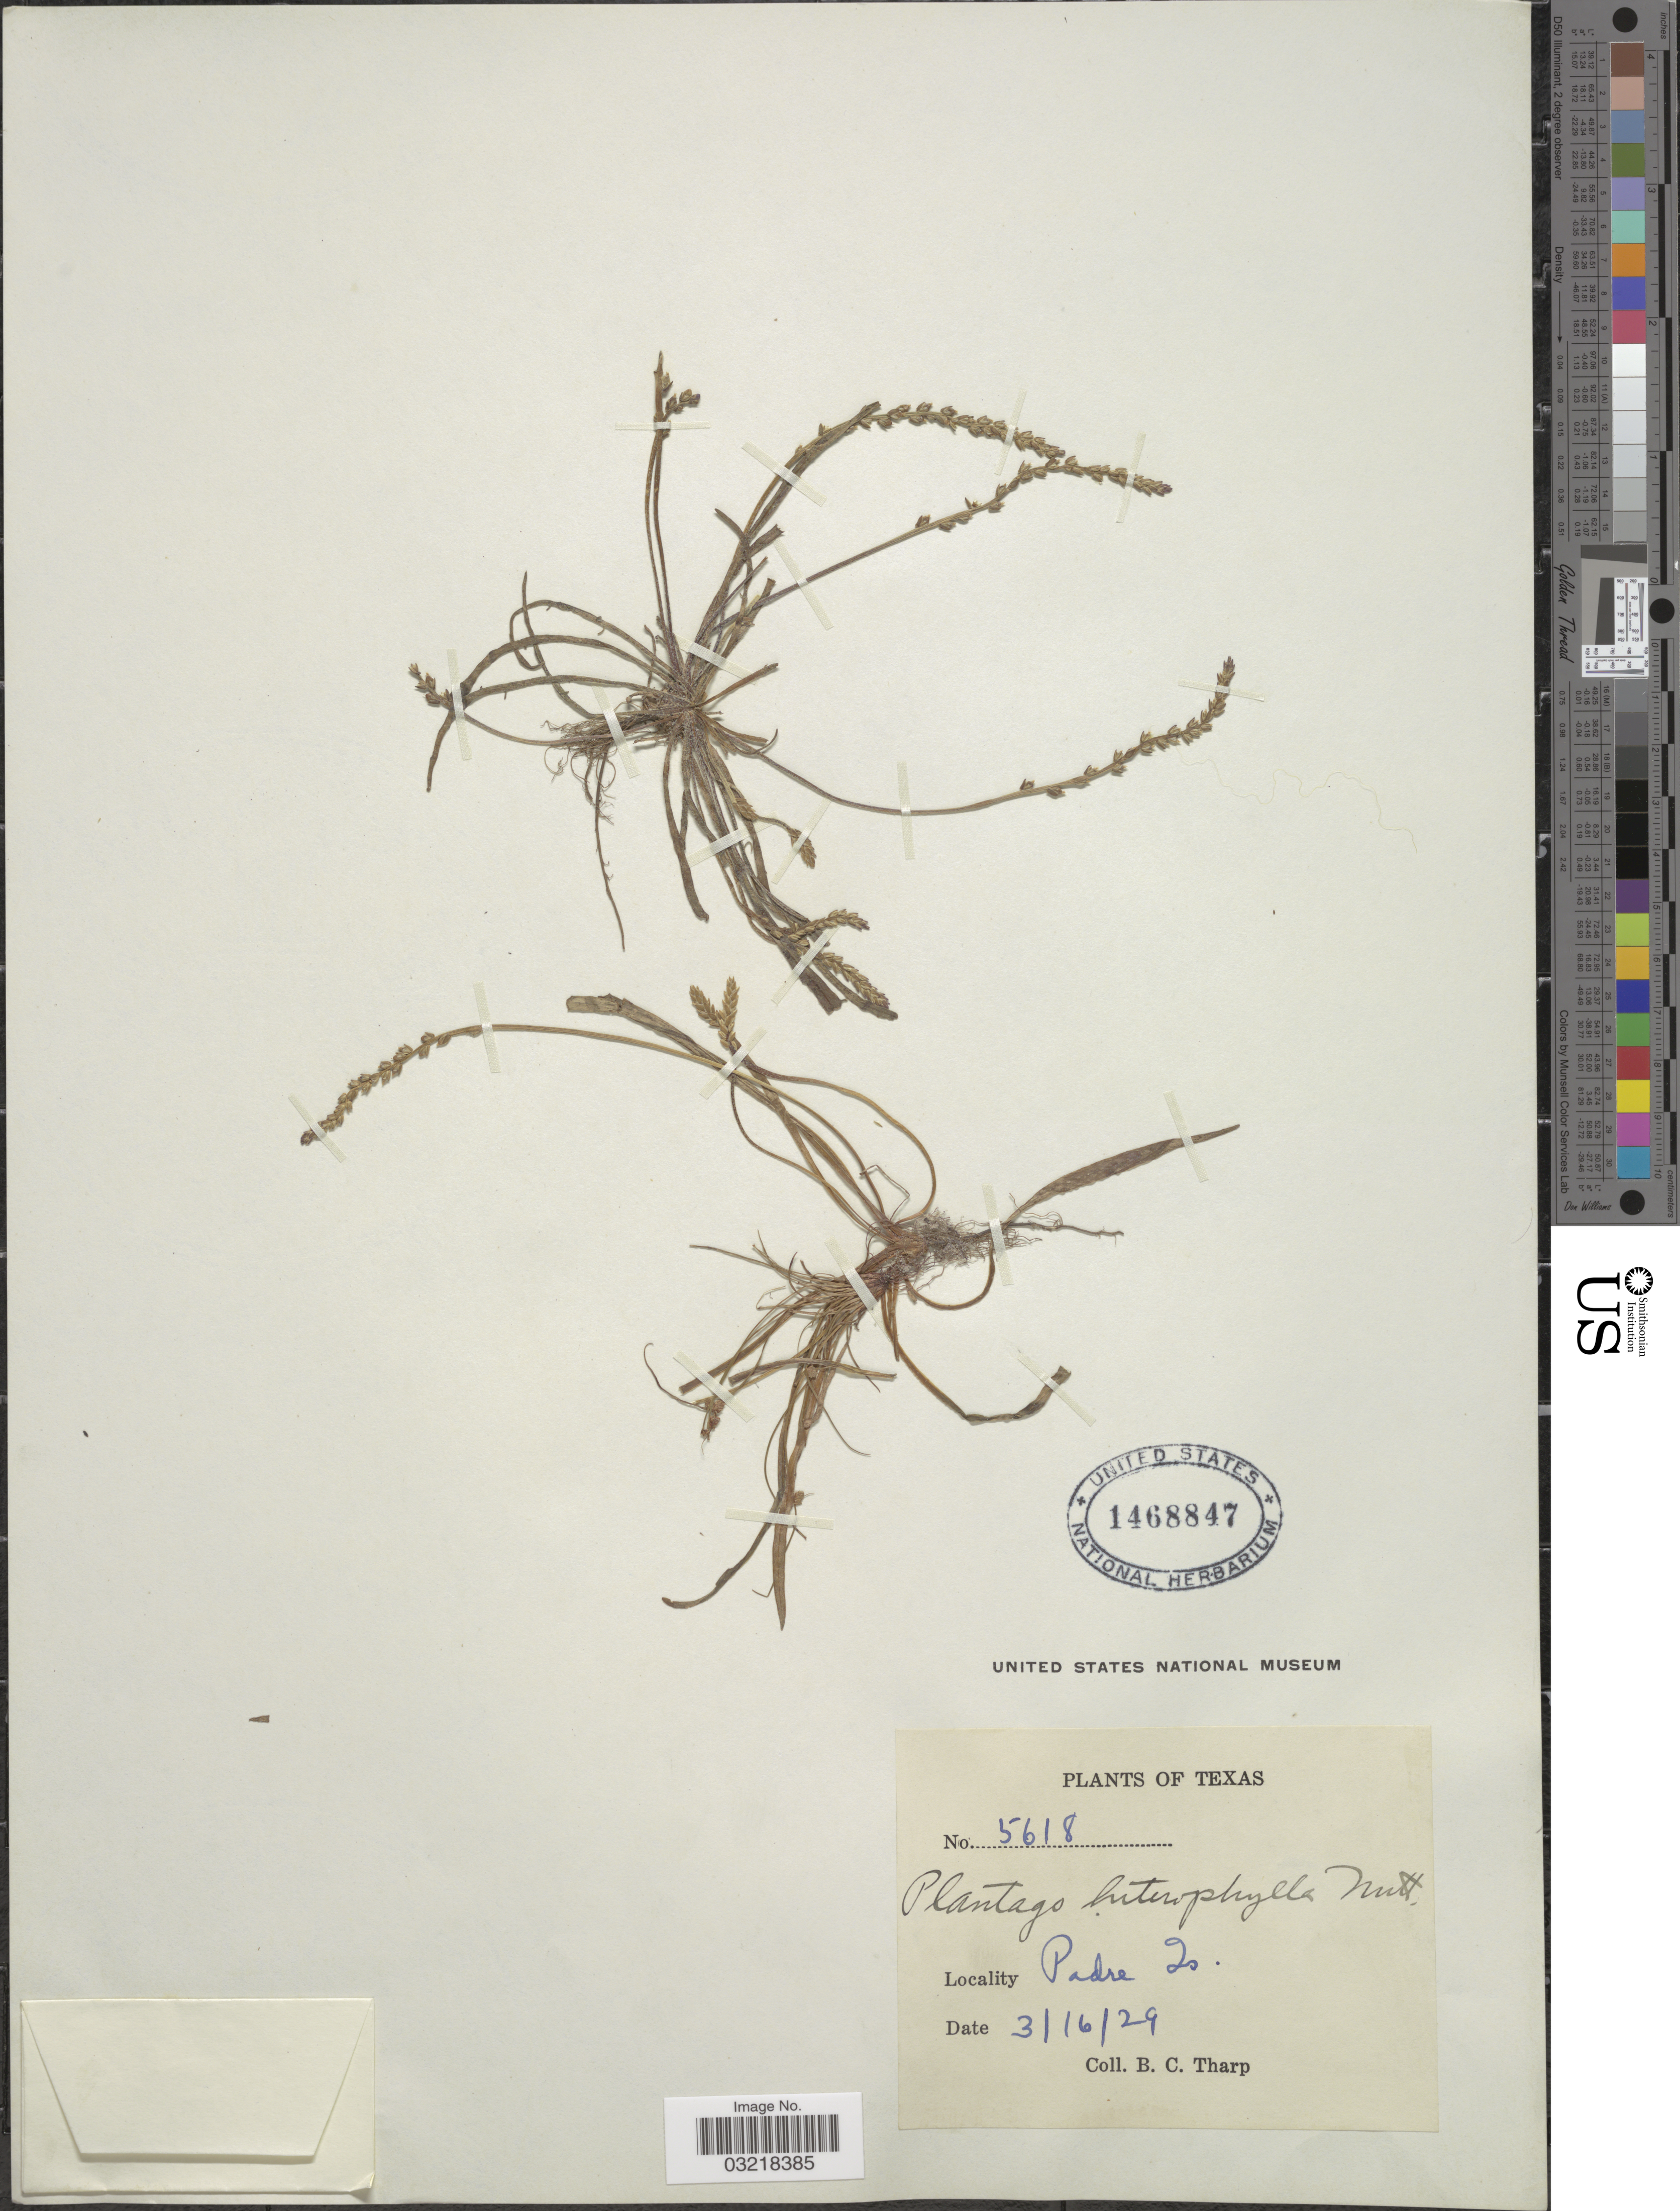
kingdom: Plantae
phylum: Tracheophyta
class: Magnoliopsida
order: Lamiales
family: Plantaginaceae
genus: Plantago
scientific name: Plantago heterophylla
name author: Nutt.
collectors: B. C. Tharp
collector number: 5618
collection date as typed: Transcribed d/m/y: 16/3/29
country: United States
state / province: Texas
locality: Padre Is.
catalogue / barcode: US 1468847